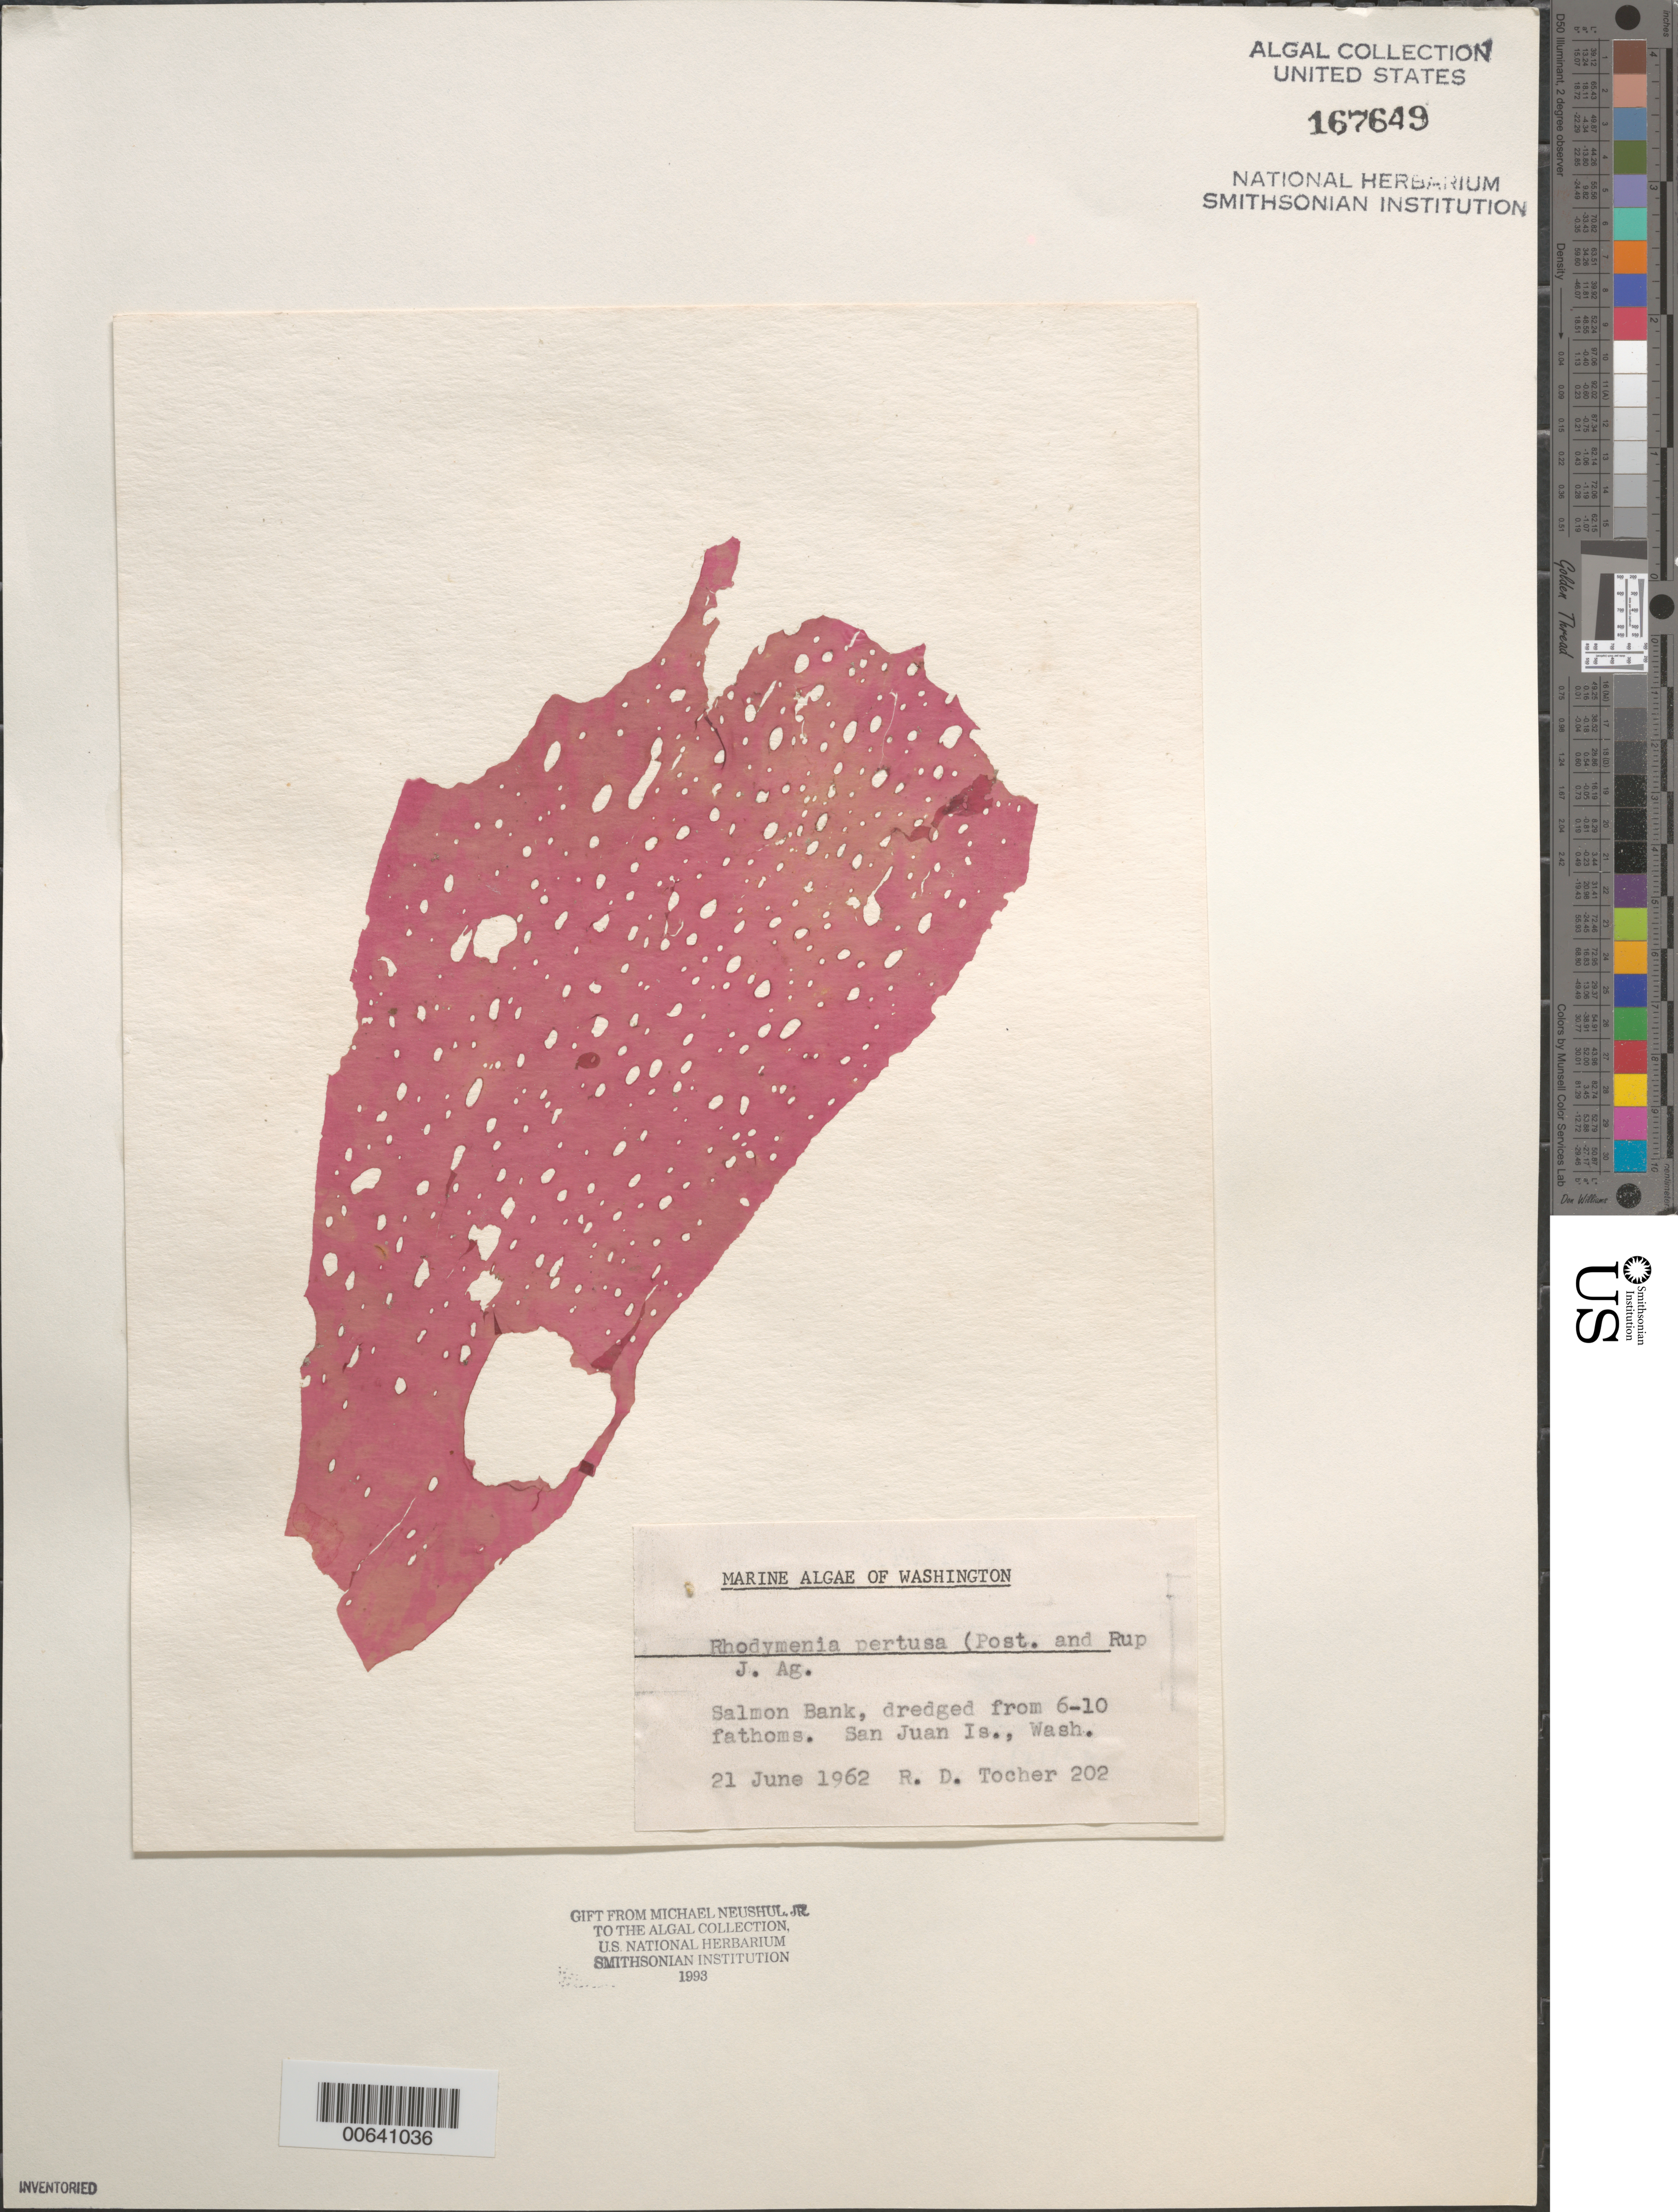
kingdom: Plantae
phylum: Rhodophyta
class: Florideophyceae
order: Rhodymeniales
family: Rhodymeniaceae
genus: Rhodymenia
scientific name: Rhodymenia pertusa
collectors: R. Tocher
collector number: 202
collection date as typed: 21 Jun 1962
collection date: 1962-06-21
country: United States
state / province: Washington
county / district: San Juan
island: San Juan Island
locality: Salmon Bank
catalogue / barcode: US 167649